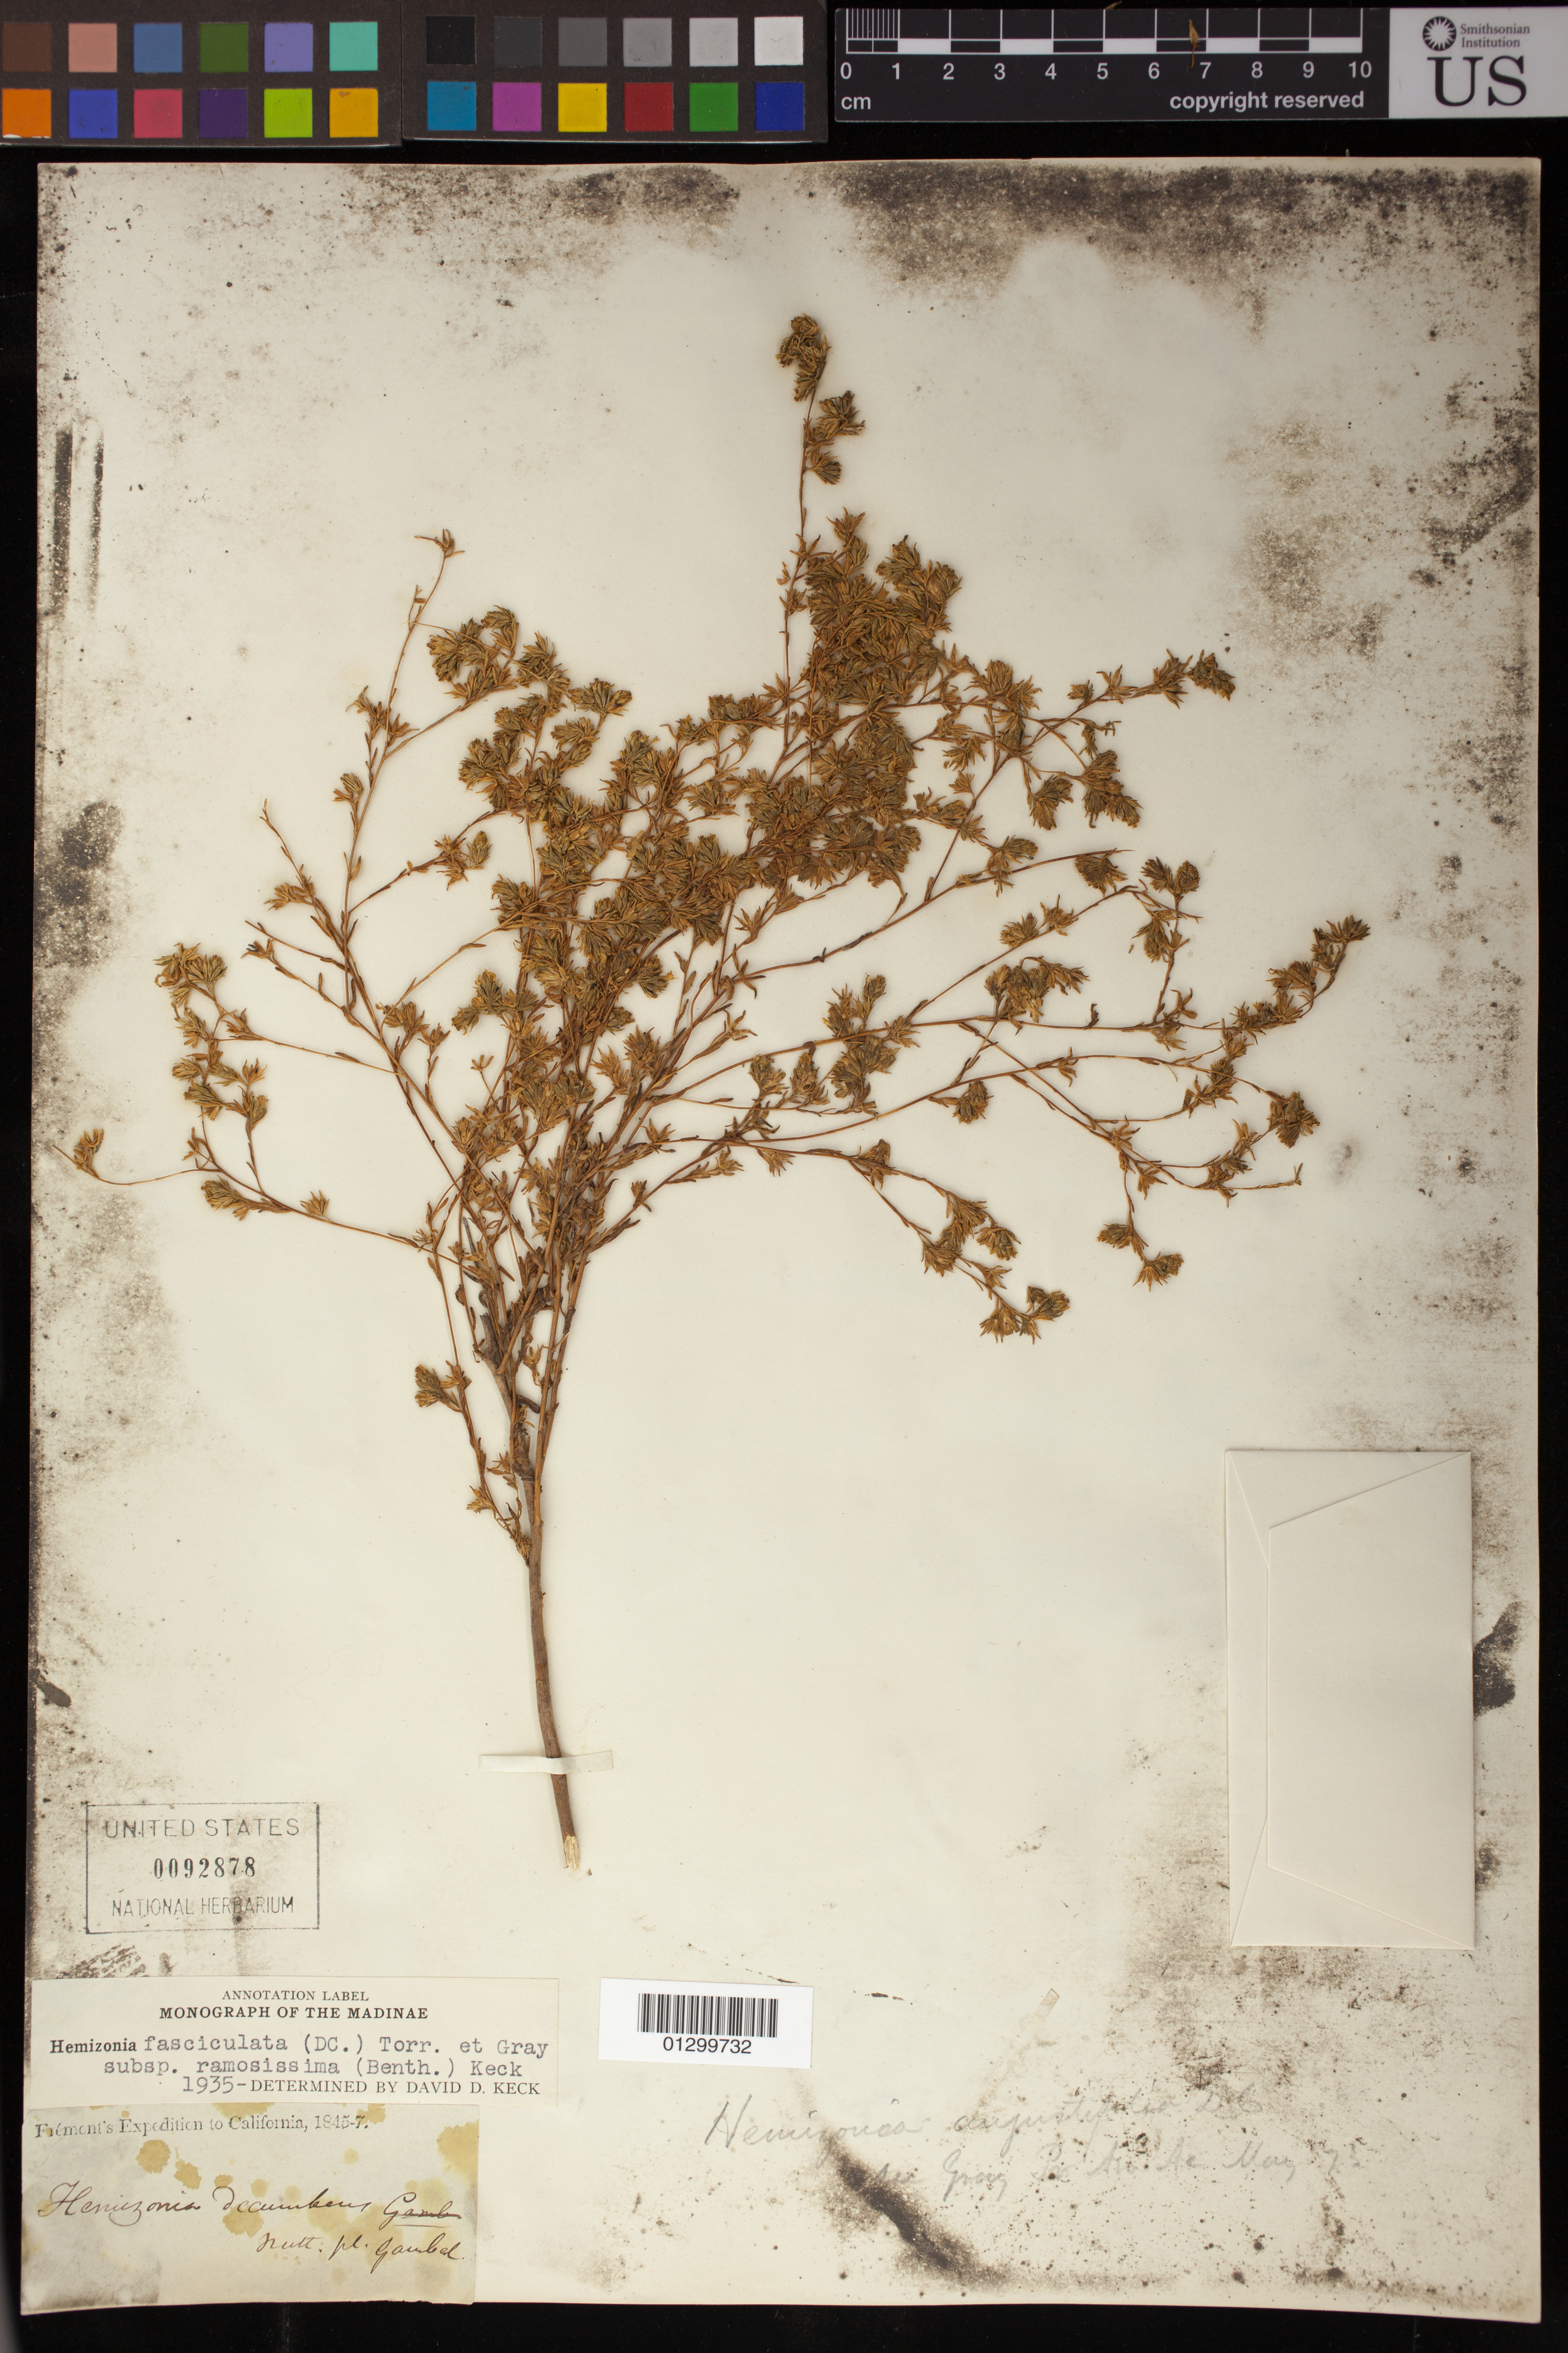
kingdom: Plantae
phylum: Tracheophyta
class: Magnoliopsida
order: Asterales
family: Asteraceae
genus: Hemizonia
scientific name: Hemizonia fasciculata subsp. ramosissima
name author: (Benth.) D.D. Keck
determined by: Keck, David D.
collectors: J. C. Frémont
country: United States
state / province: California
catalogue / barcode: US 92878